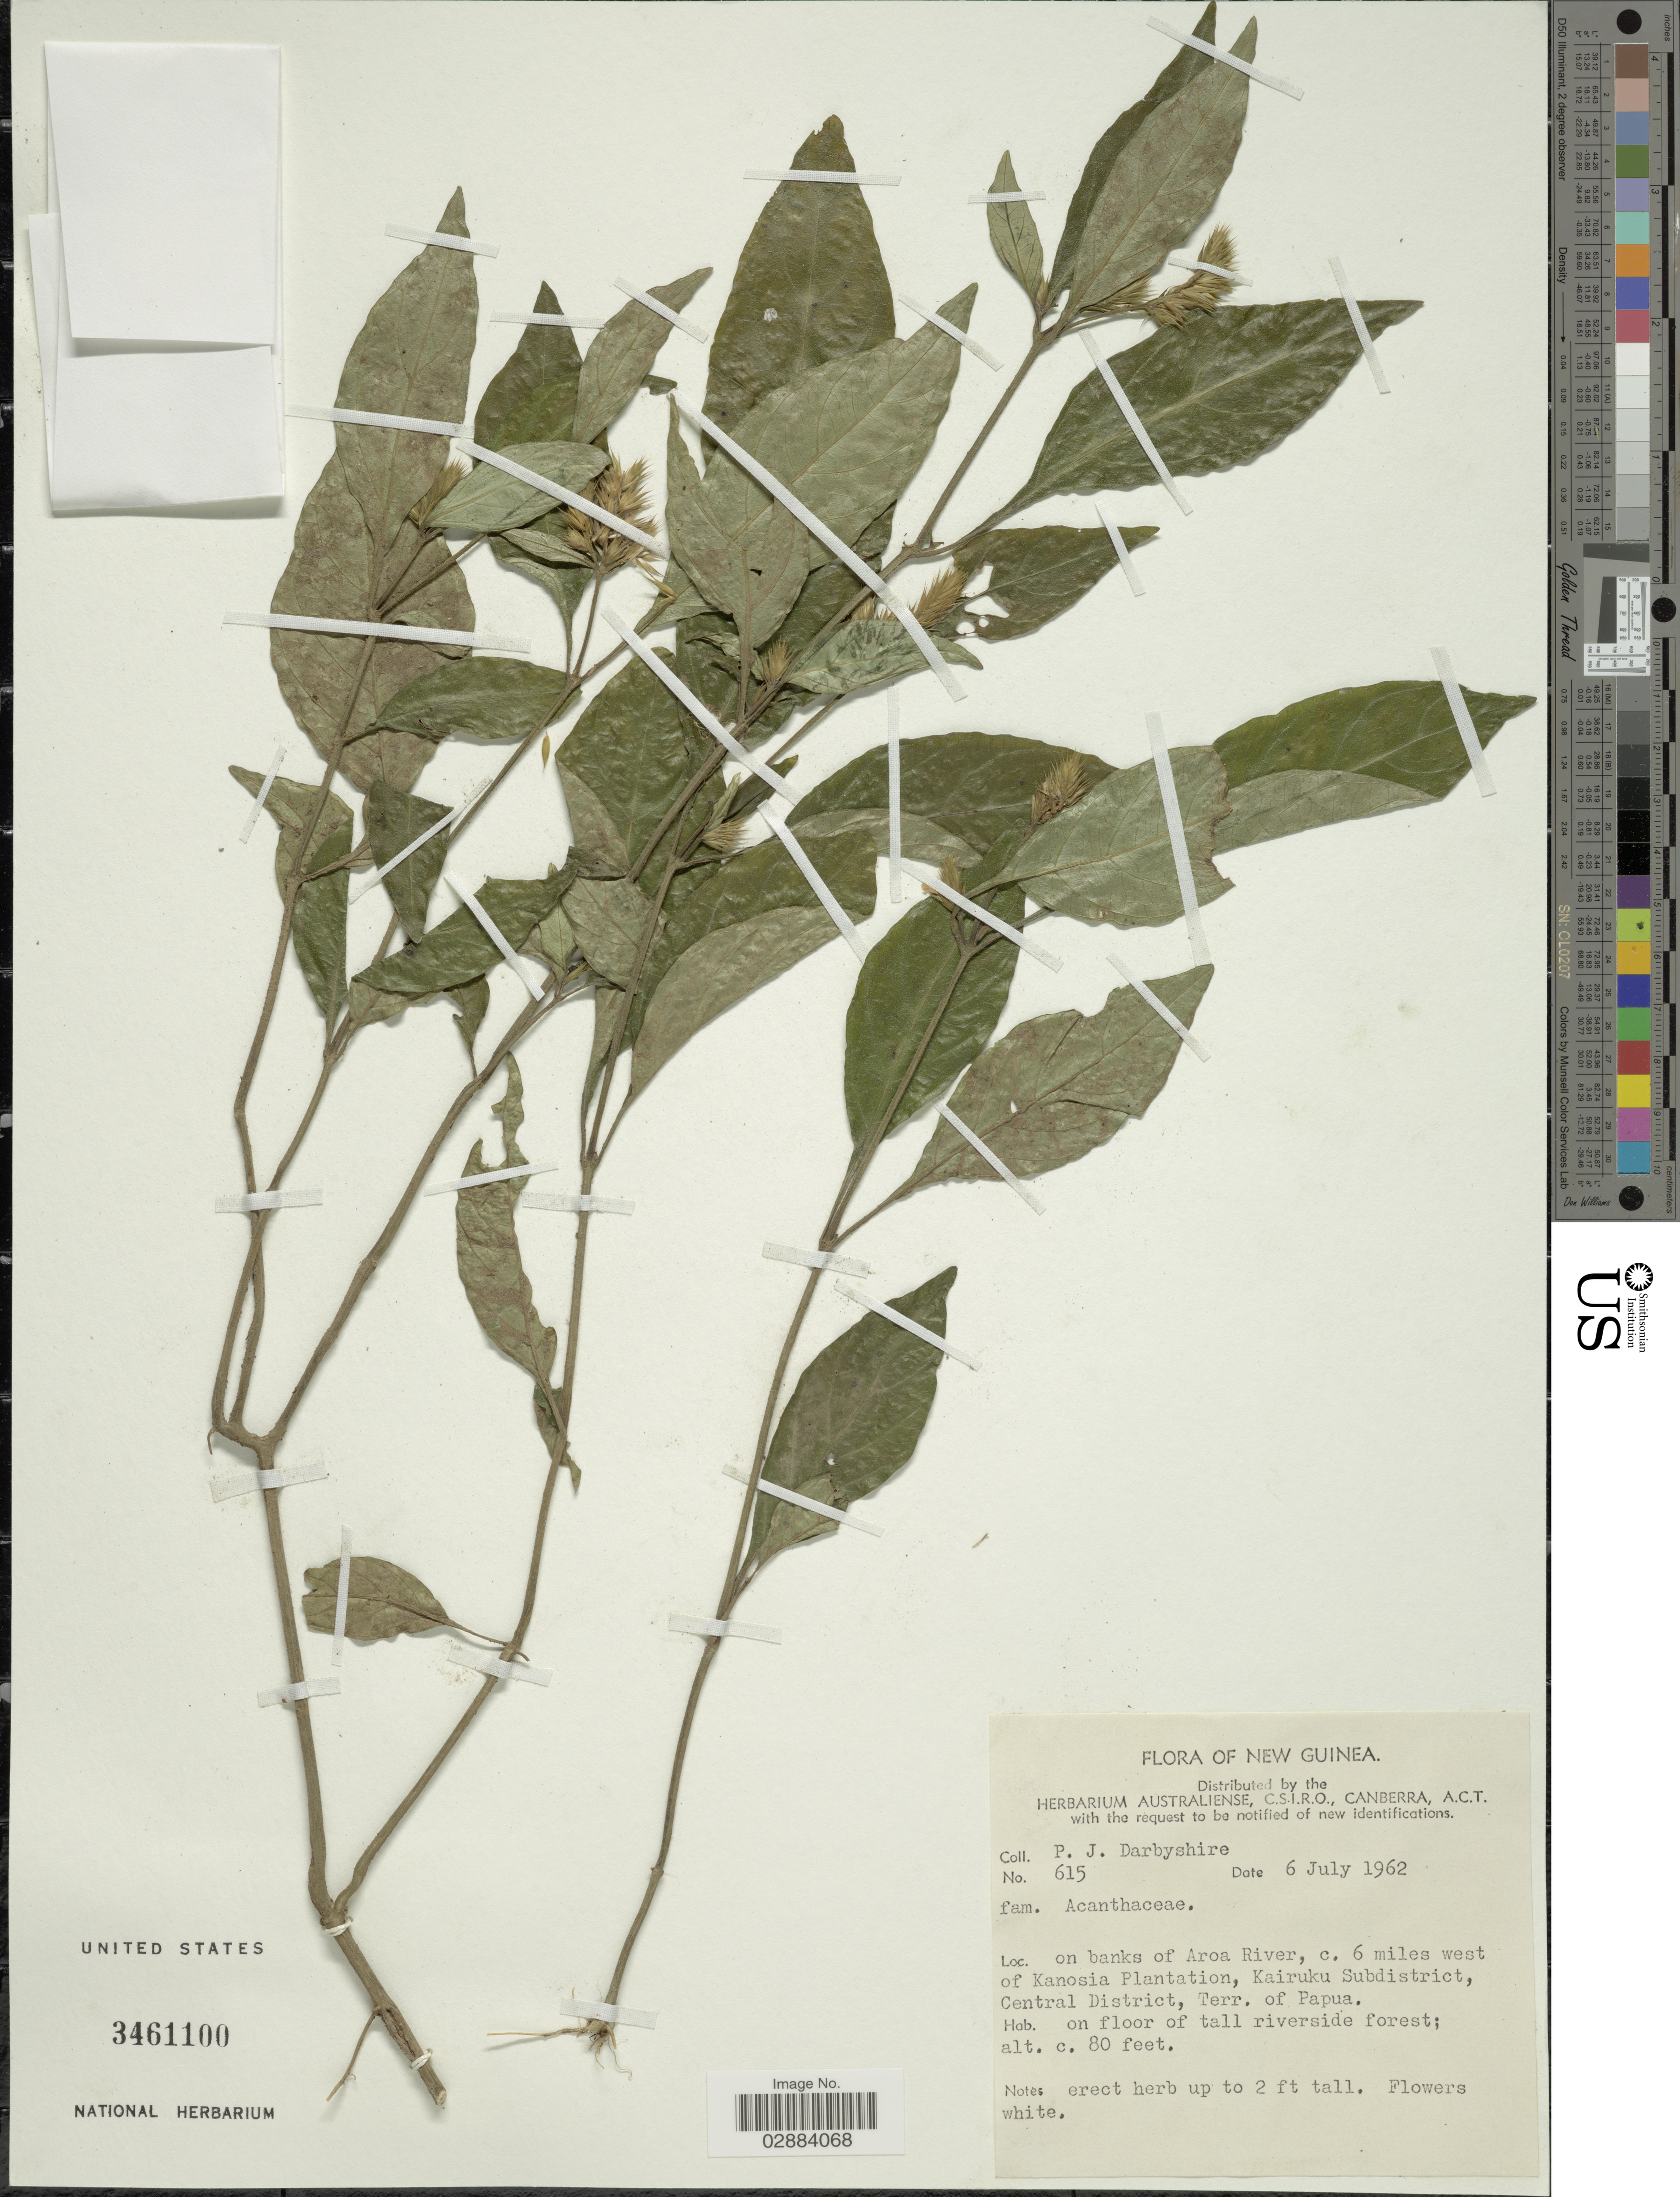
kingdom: Plantae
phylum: Tracheophyta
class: Magnoliopsida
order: Lamiales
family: Acanthaceae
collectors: P. Darbyshire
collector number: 615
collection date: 1962-07-06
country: Papua New Guinea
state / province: Central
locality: New Guinea. On banks of Aroa River, c. 6 miles west of Kanosia Plantation, Kairuku Subdistrict, Central District, Terr. of Papua.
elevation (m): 24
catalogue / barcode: US 3461100